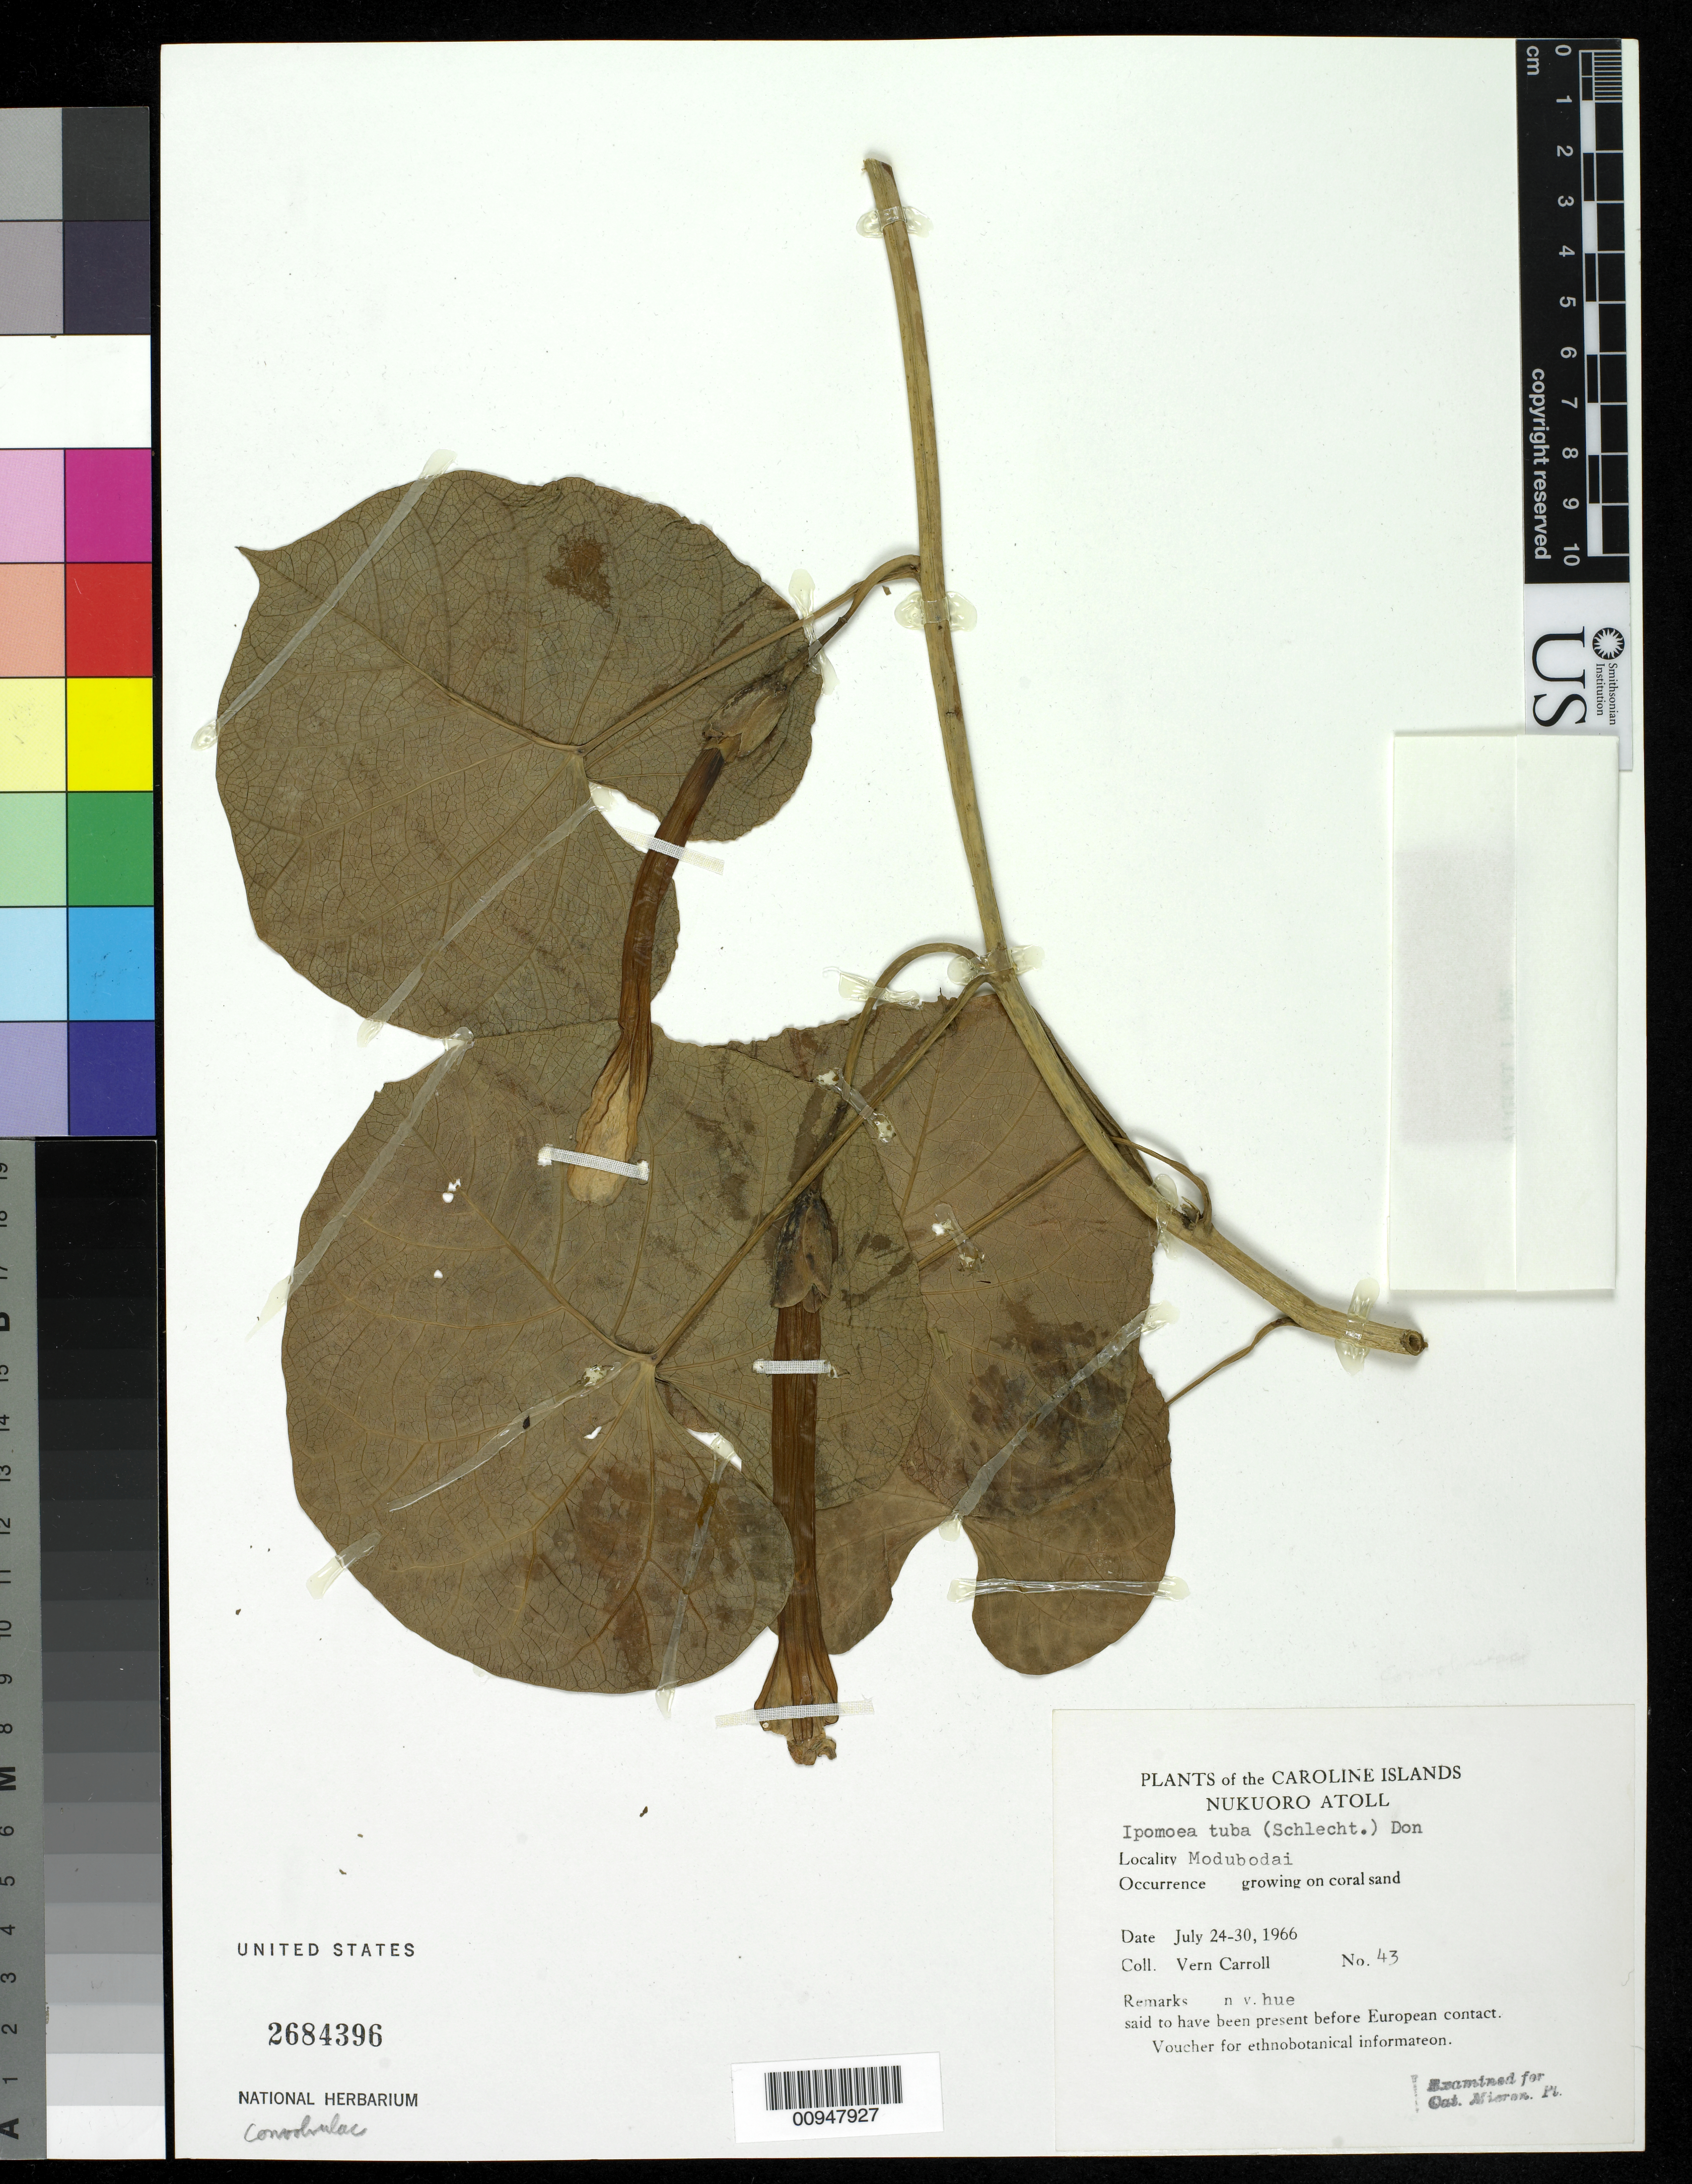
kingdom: Plantae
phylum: Tracheophyta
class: Magnoliopsida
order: Solanales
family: Convolvulaceae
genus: Ipomoea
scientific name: Ipomoea violacea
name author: L.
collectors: V. Carroll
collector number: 43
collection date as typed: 24 Jul 1966 to 30 Jul 1966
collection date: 1966-07-24/1966-07-30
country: Micronesia, Federated States of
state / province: Pohnpei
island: Nukuoro Atoll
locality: Modubodai, grows on coral sand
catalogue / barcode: US 2684396